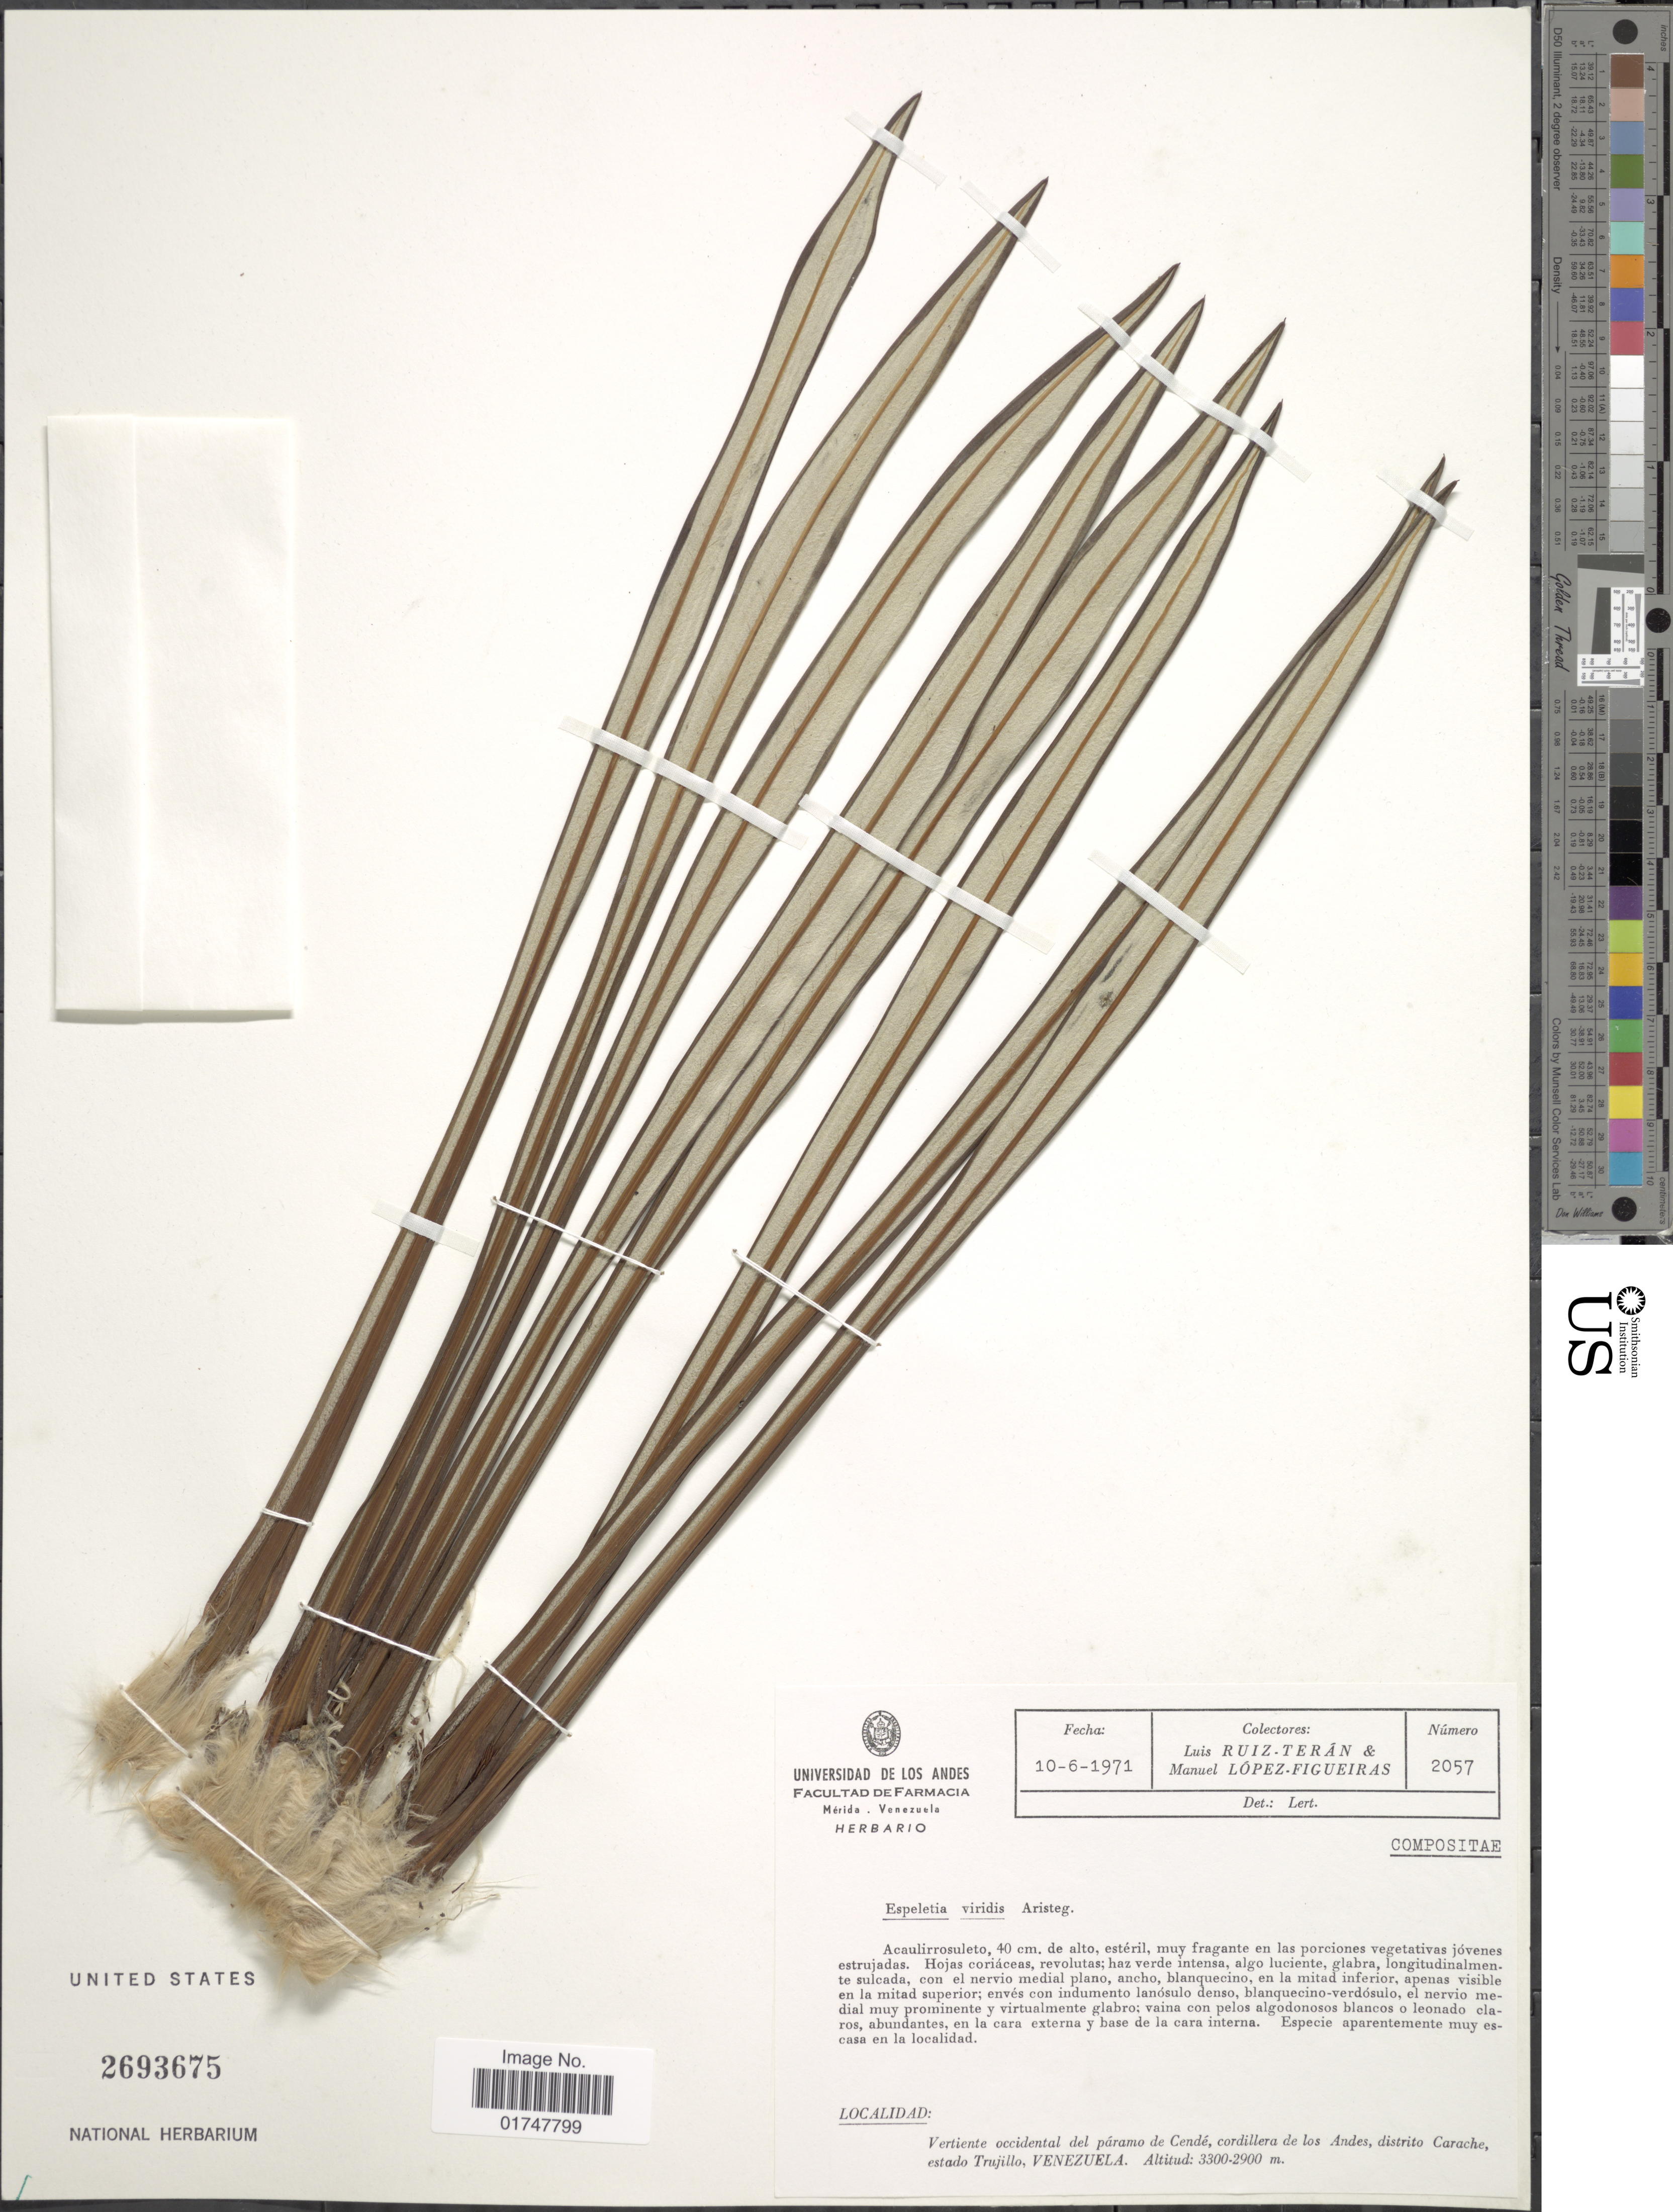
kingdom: Plantae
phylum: Tracheophyta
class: Magnoliopsida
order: Asterales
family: Asteraceae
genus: Ruilopezia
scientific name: Ruilopezia viridis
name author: (Aristeg.) Cuatrec.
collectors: L. E. Ruíz-Terán & M. López Figueiras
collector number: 2057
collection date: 1971-06-10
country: Venezuela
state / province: Trujillo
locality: Vertiente occidental del páramo de Cendé, cordillera de los Andes, distrito Carache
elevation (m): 2900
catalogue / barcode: US 2693675